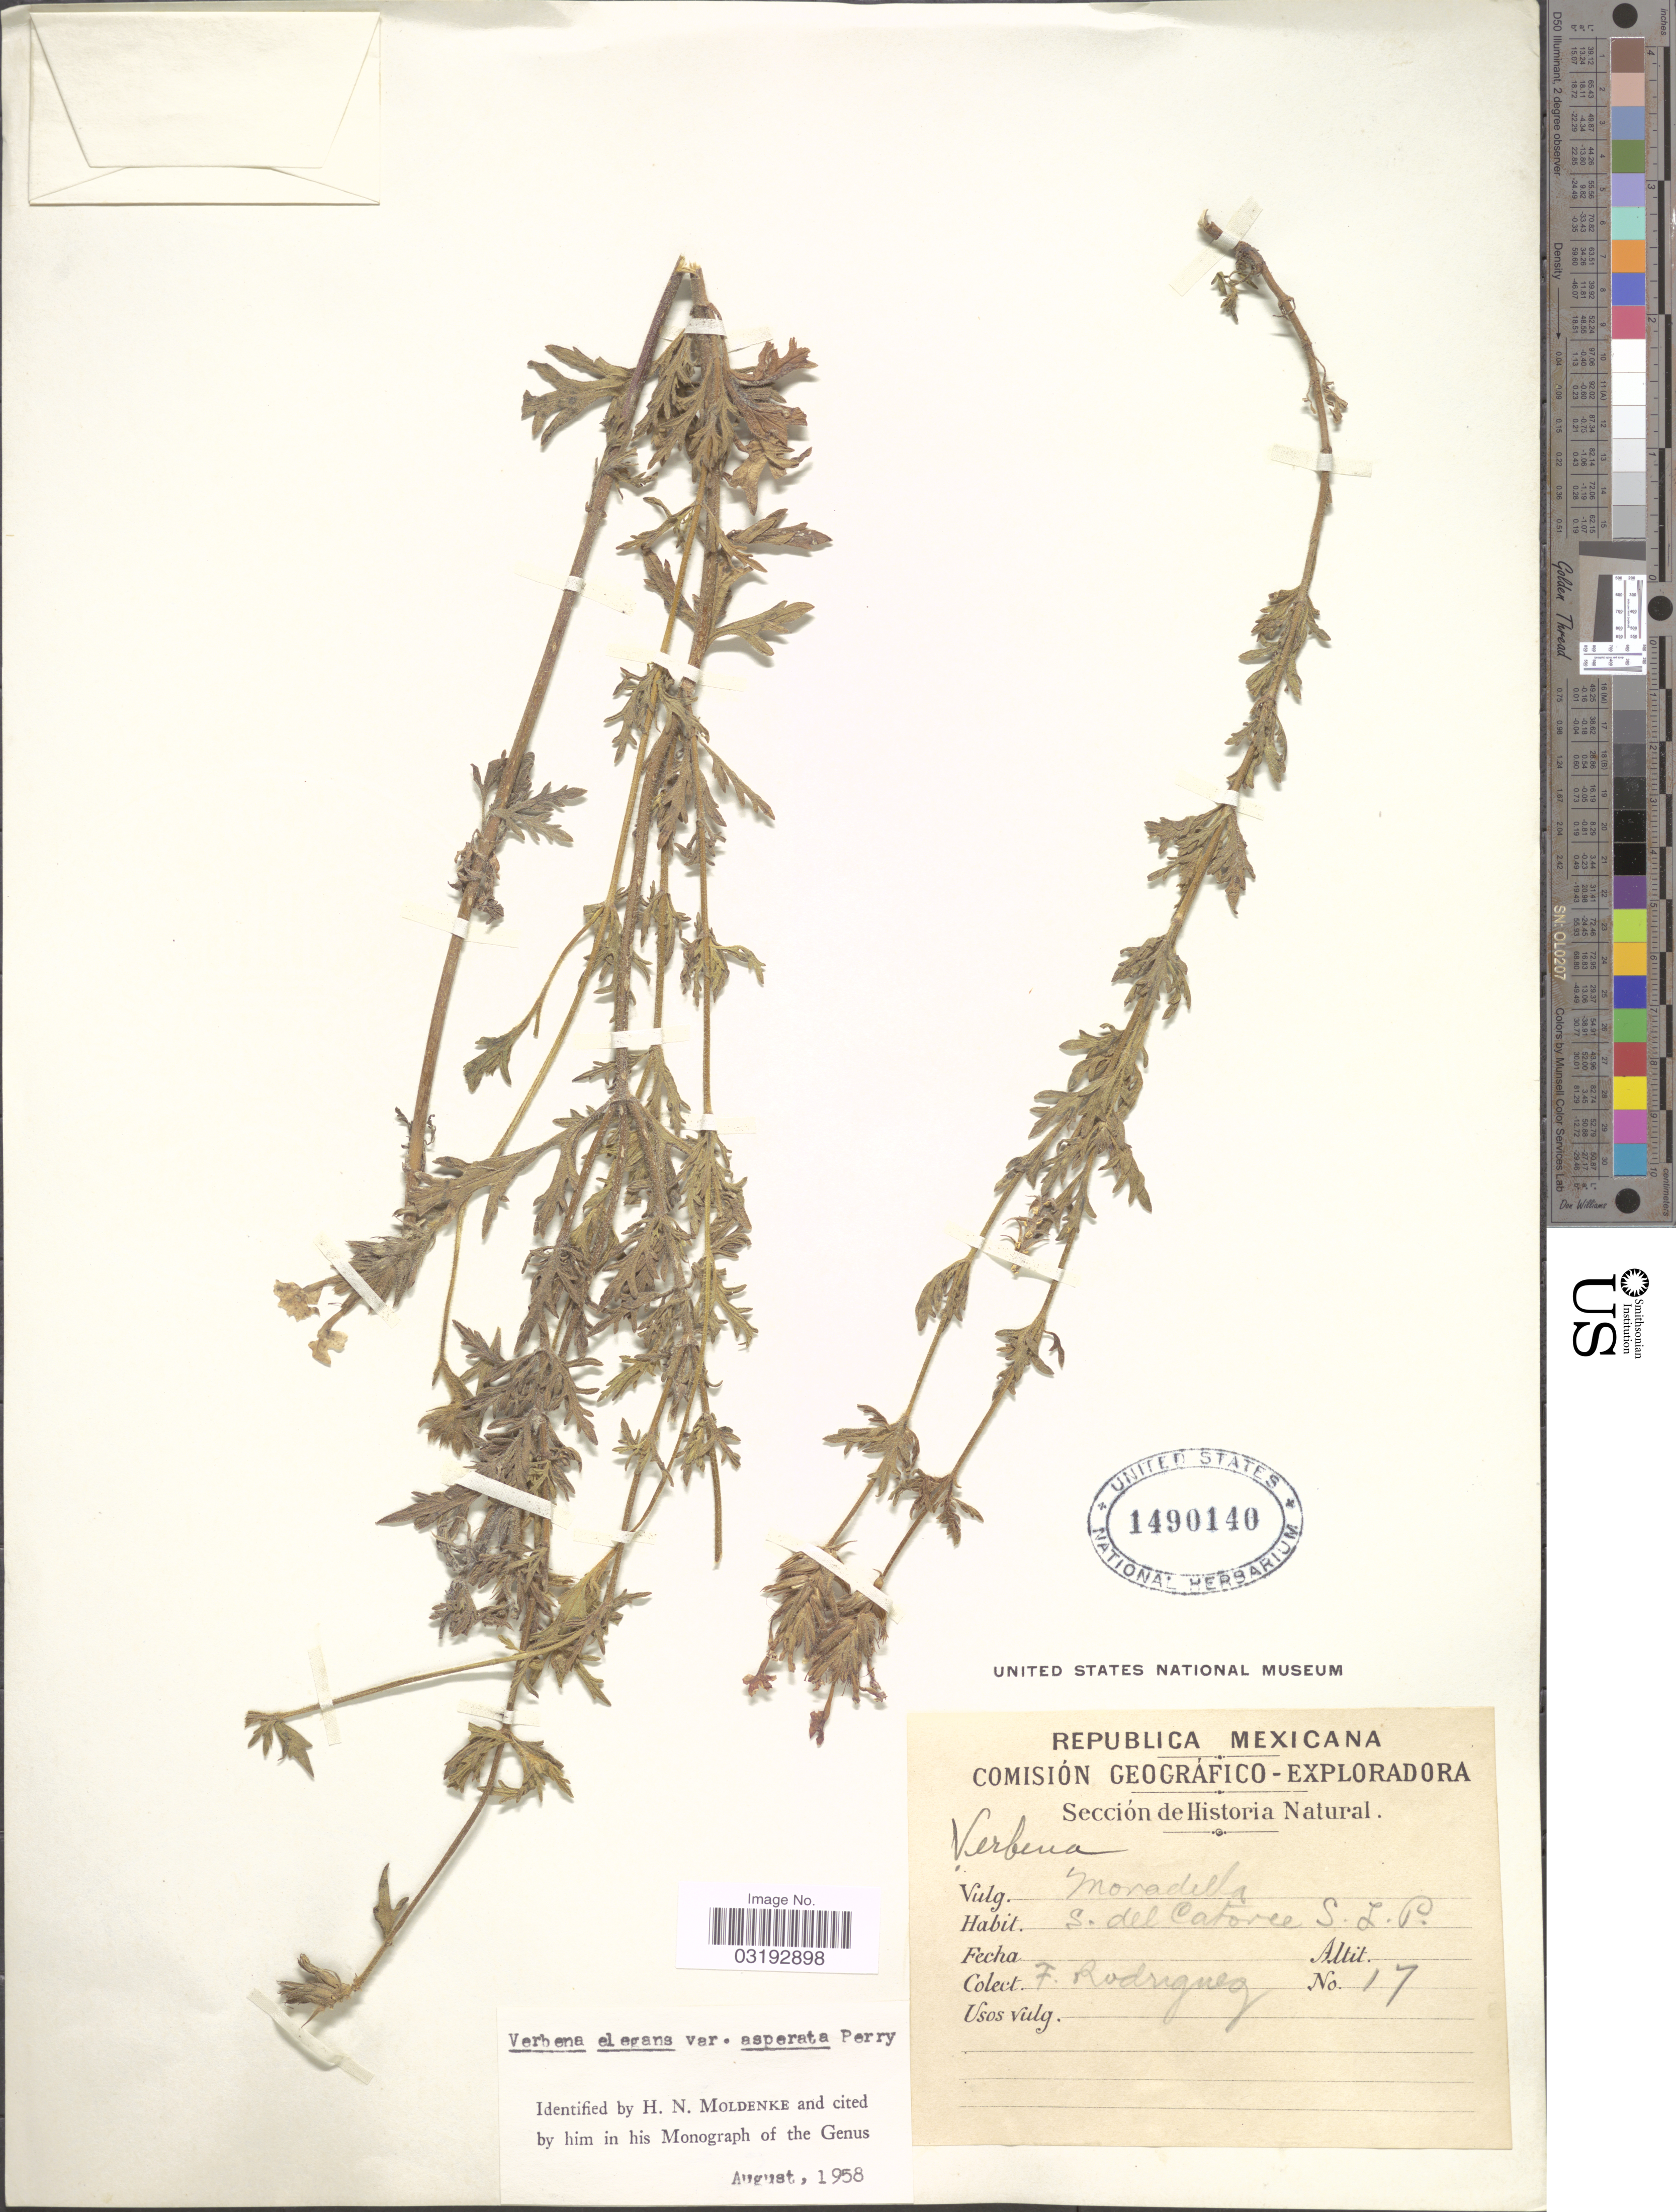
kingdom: Plantae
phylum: Tracheophyta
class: Magnoliopsida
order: Lamiales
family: Verbenaceae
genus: Verbena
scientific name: Verbena elegans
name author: Kunth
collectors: F. Rodriguez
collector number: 17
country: Mexico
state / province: San Luis Potosí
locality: S. del Catorce.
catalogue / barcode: US 1490140